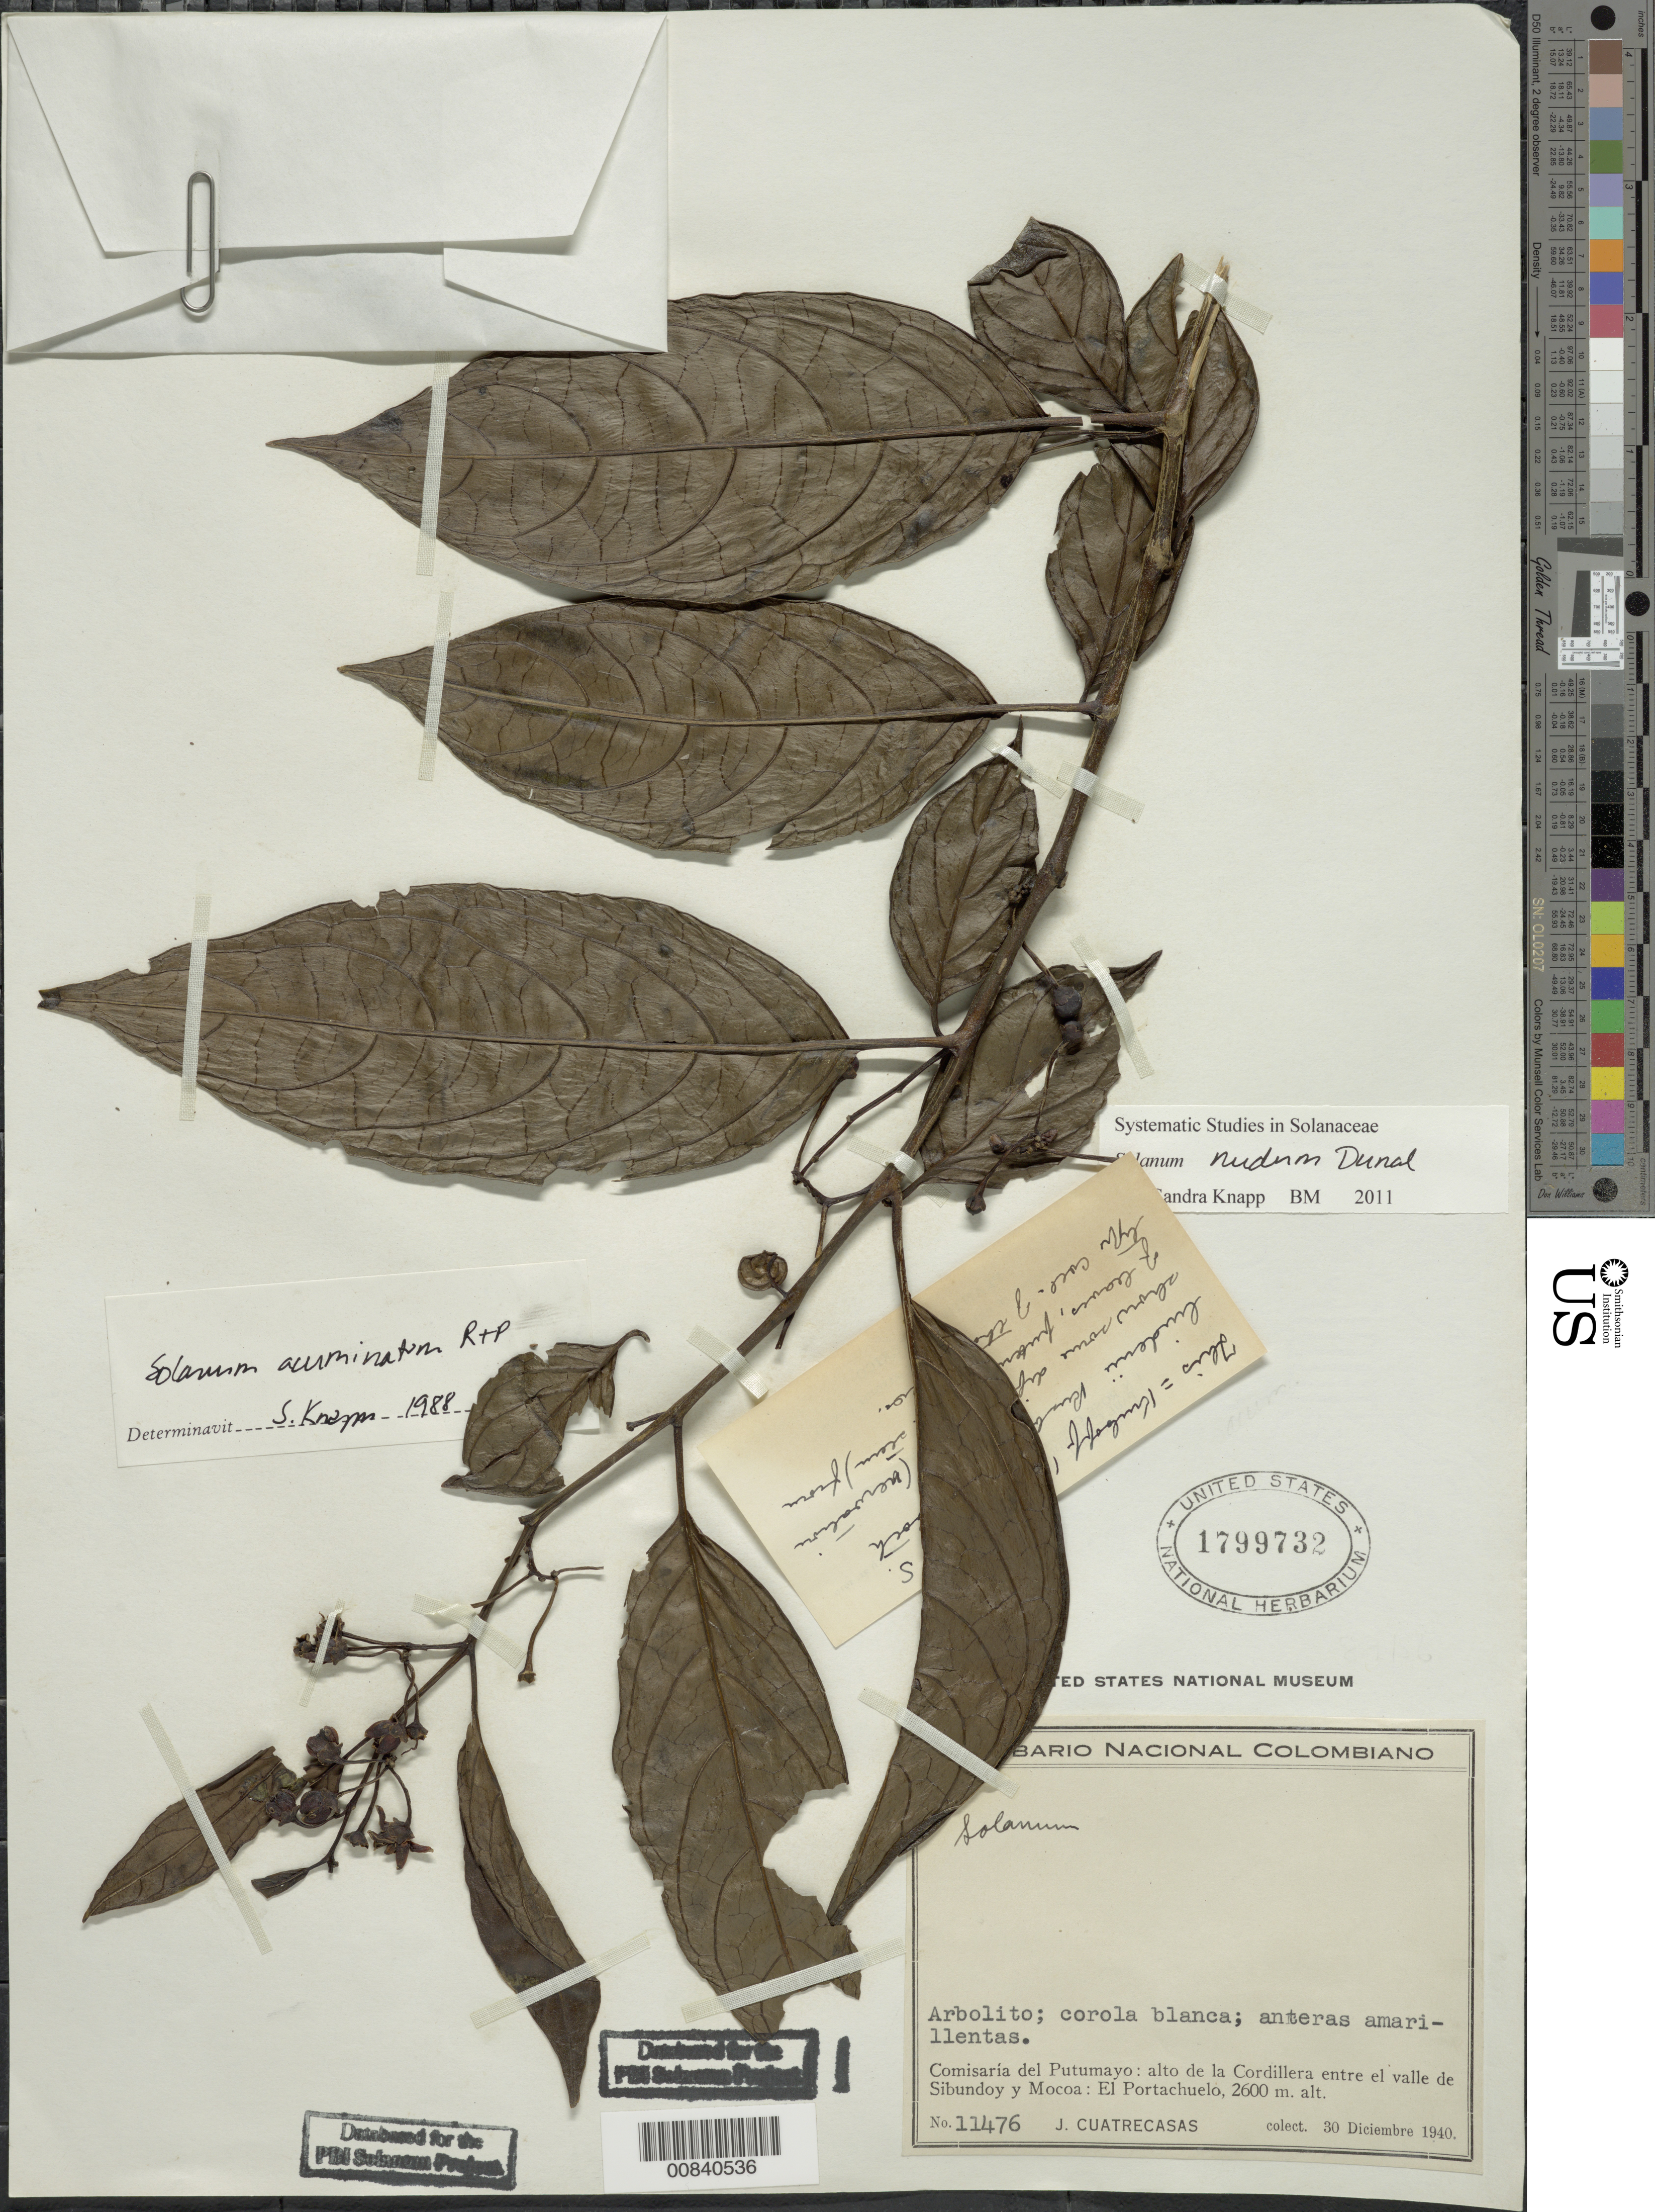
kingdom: Plantae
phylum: Tracheophyta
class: Magnoliopsida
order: Solanales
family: Solanaceae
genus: Solanum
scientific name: Solanum nudum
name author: Dunal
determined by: Knapp, S. D.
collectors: J. Cuatrecasas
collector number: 11476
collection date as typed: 30 Dec 1940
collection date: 1940-12-30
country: Colombia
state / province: Putumayo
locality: Comisaría del Putumayo: alto de la Cordillera entre el valle de Sibundoy y Mocoa: El Portachuelo.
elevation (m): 2600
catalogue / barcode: US 1799732